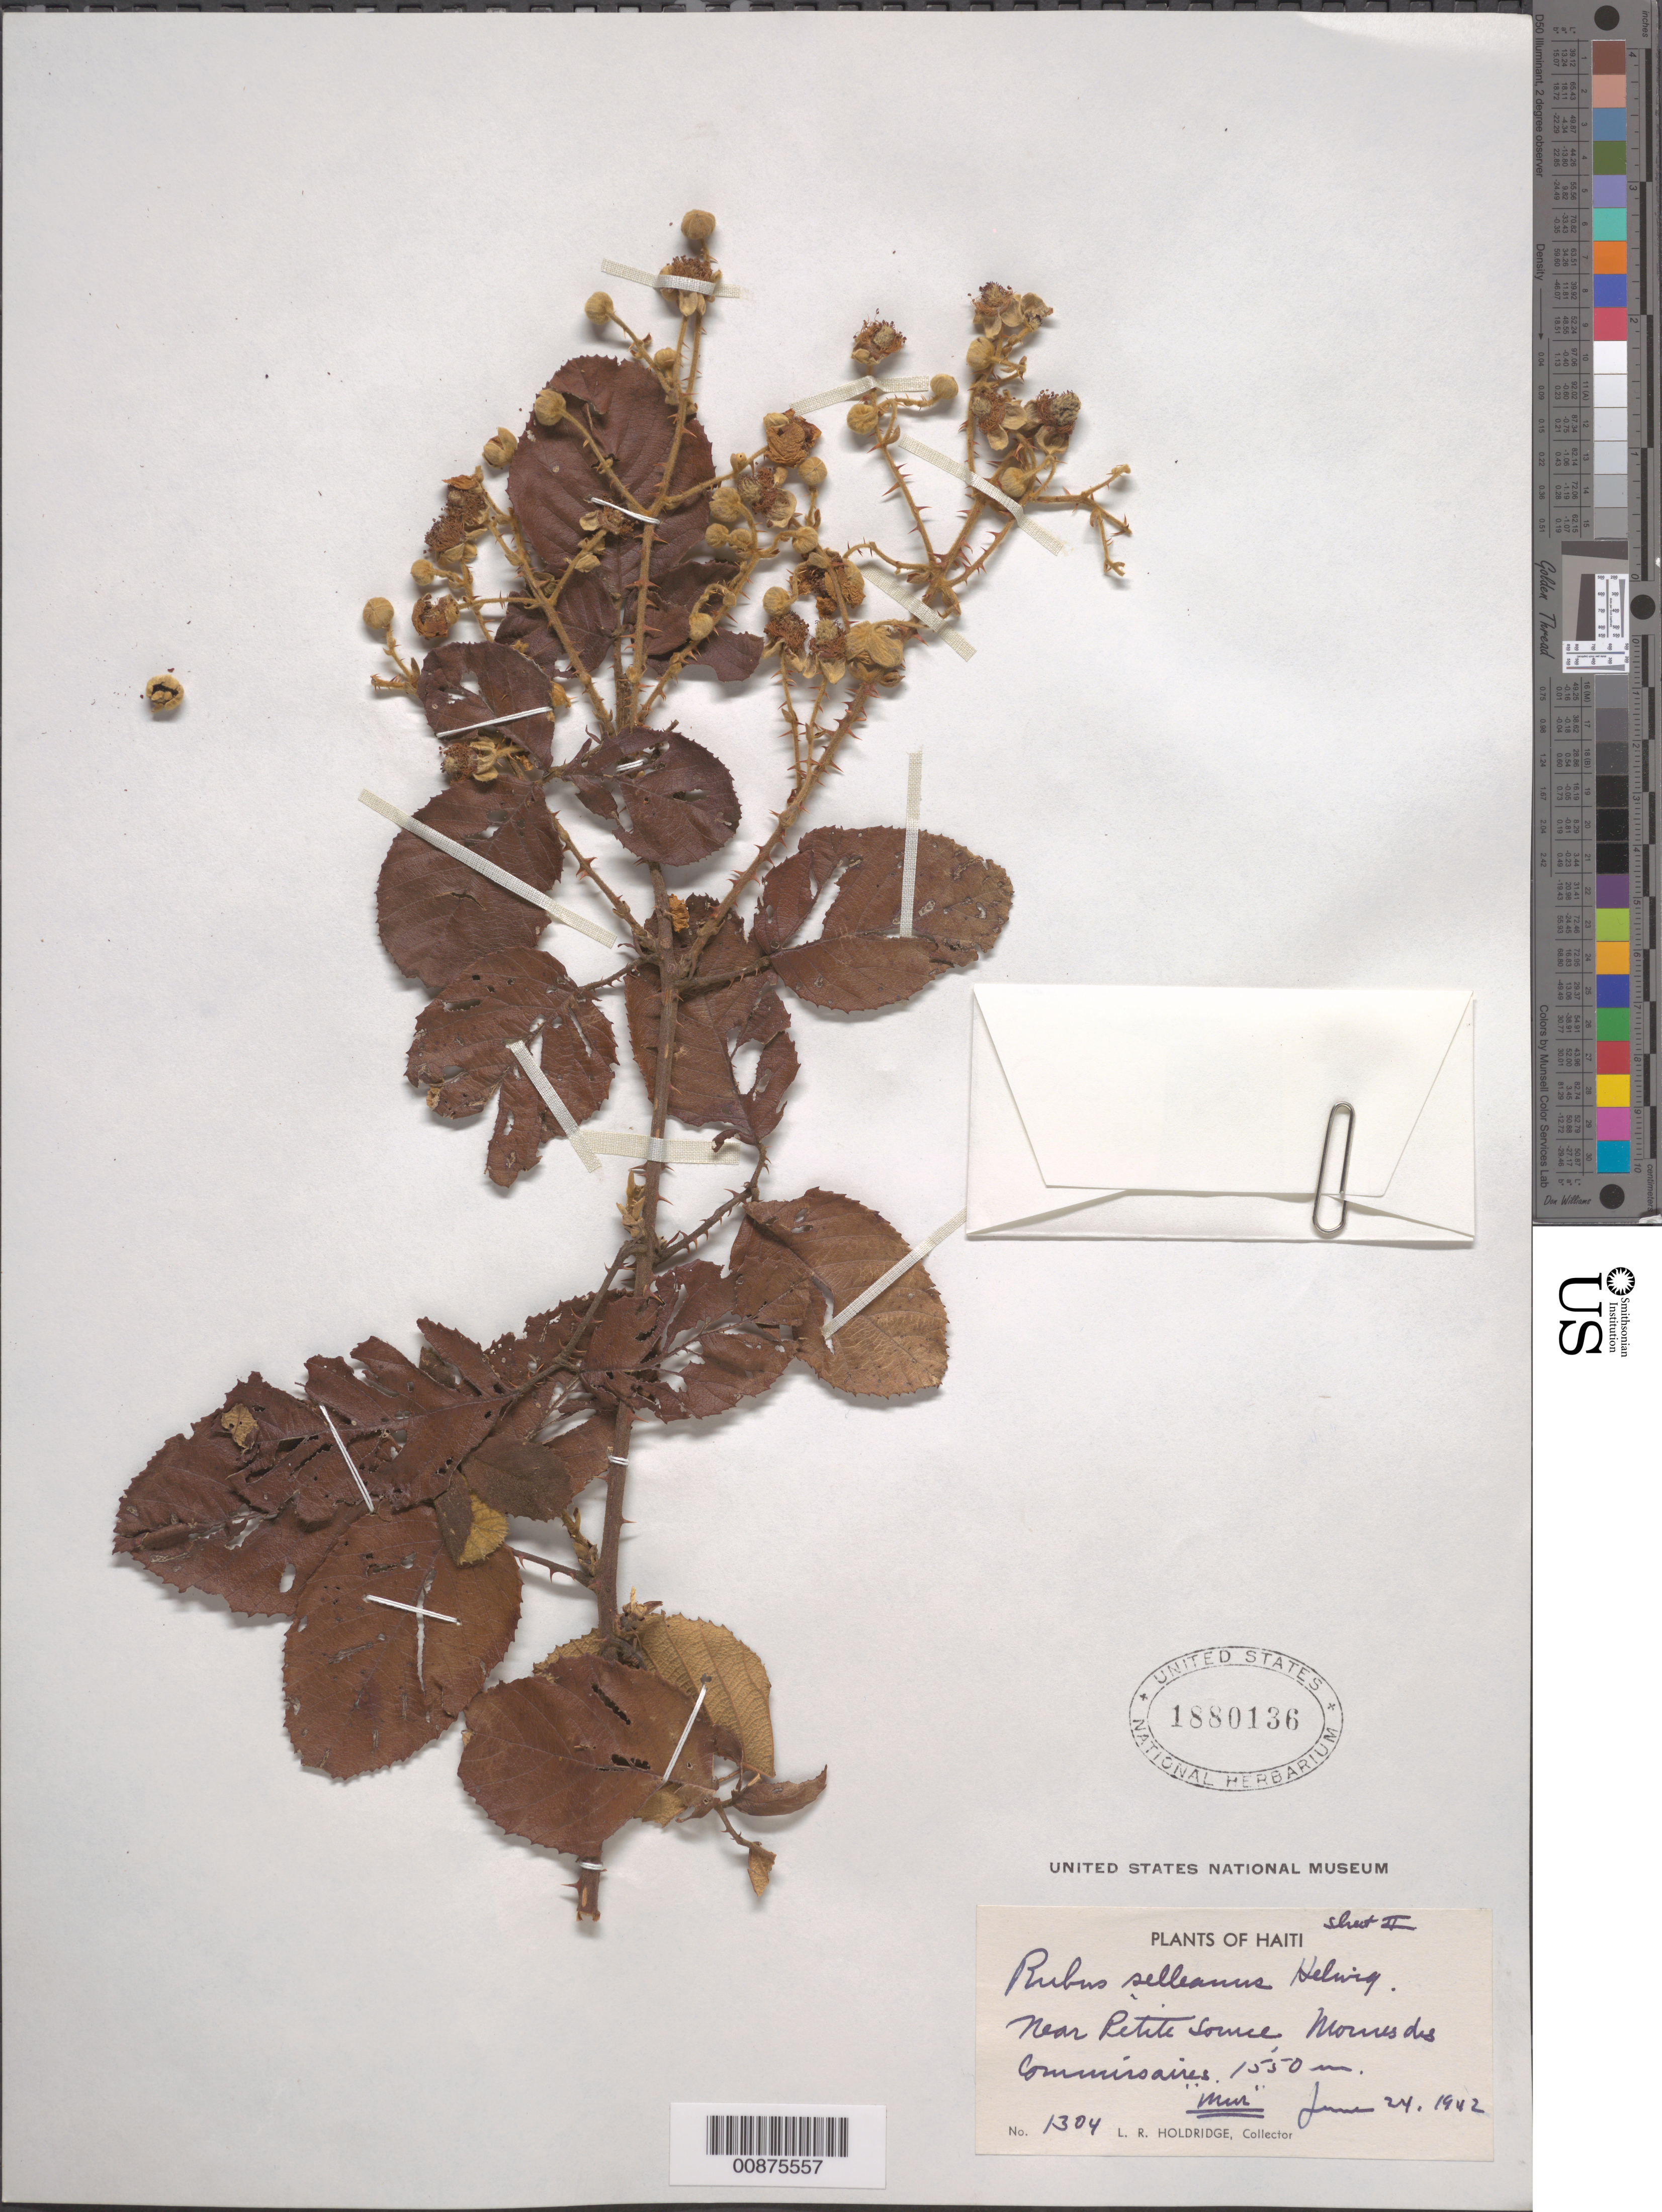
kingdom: Plantae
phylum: Tracheophyta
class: Magnoliopsida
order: Rosales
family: Rosaceae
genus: Rubus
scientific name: Rubus selleanus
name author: Helwig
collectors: L. Holdridge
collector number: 1304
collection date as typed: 24 Jun 1942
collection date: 1942-06-24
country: Haiti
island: Hispaniola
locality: Near Petite Source, Mornes des Commissaires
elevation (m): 1550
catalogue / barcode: US 1880136